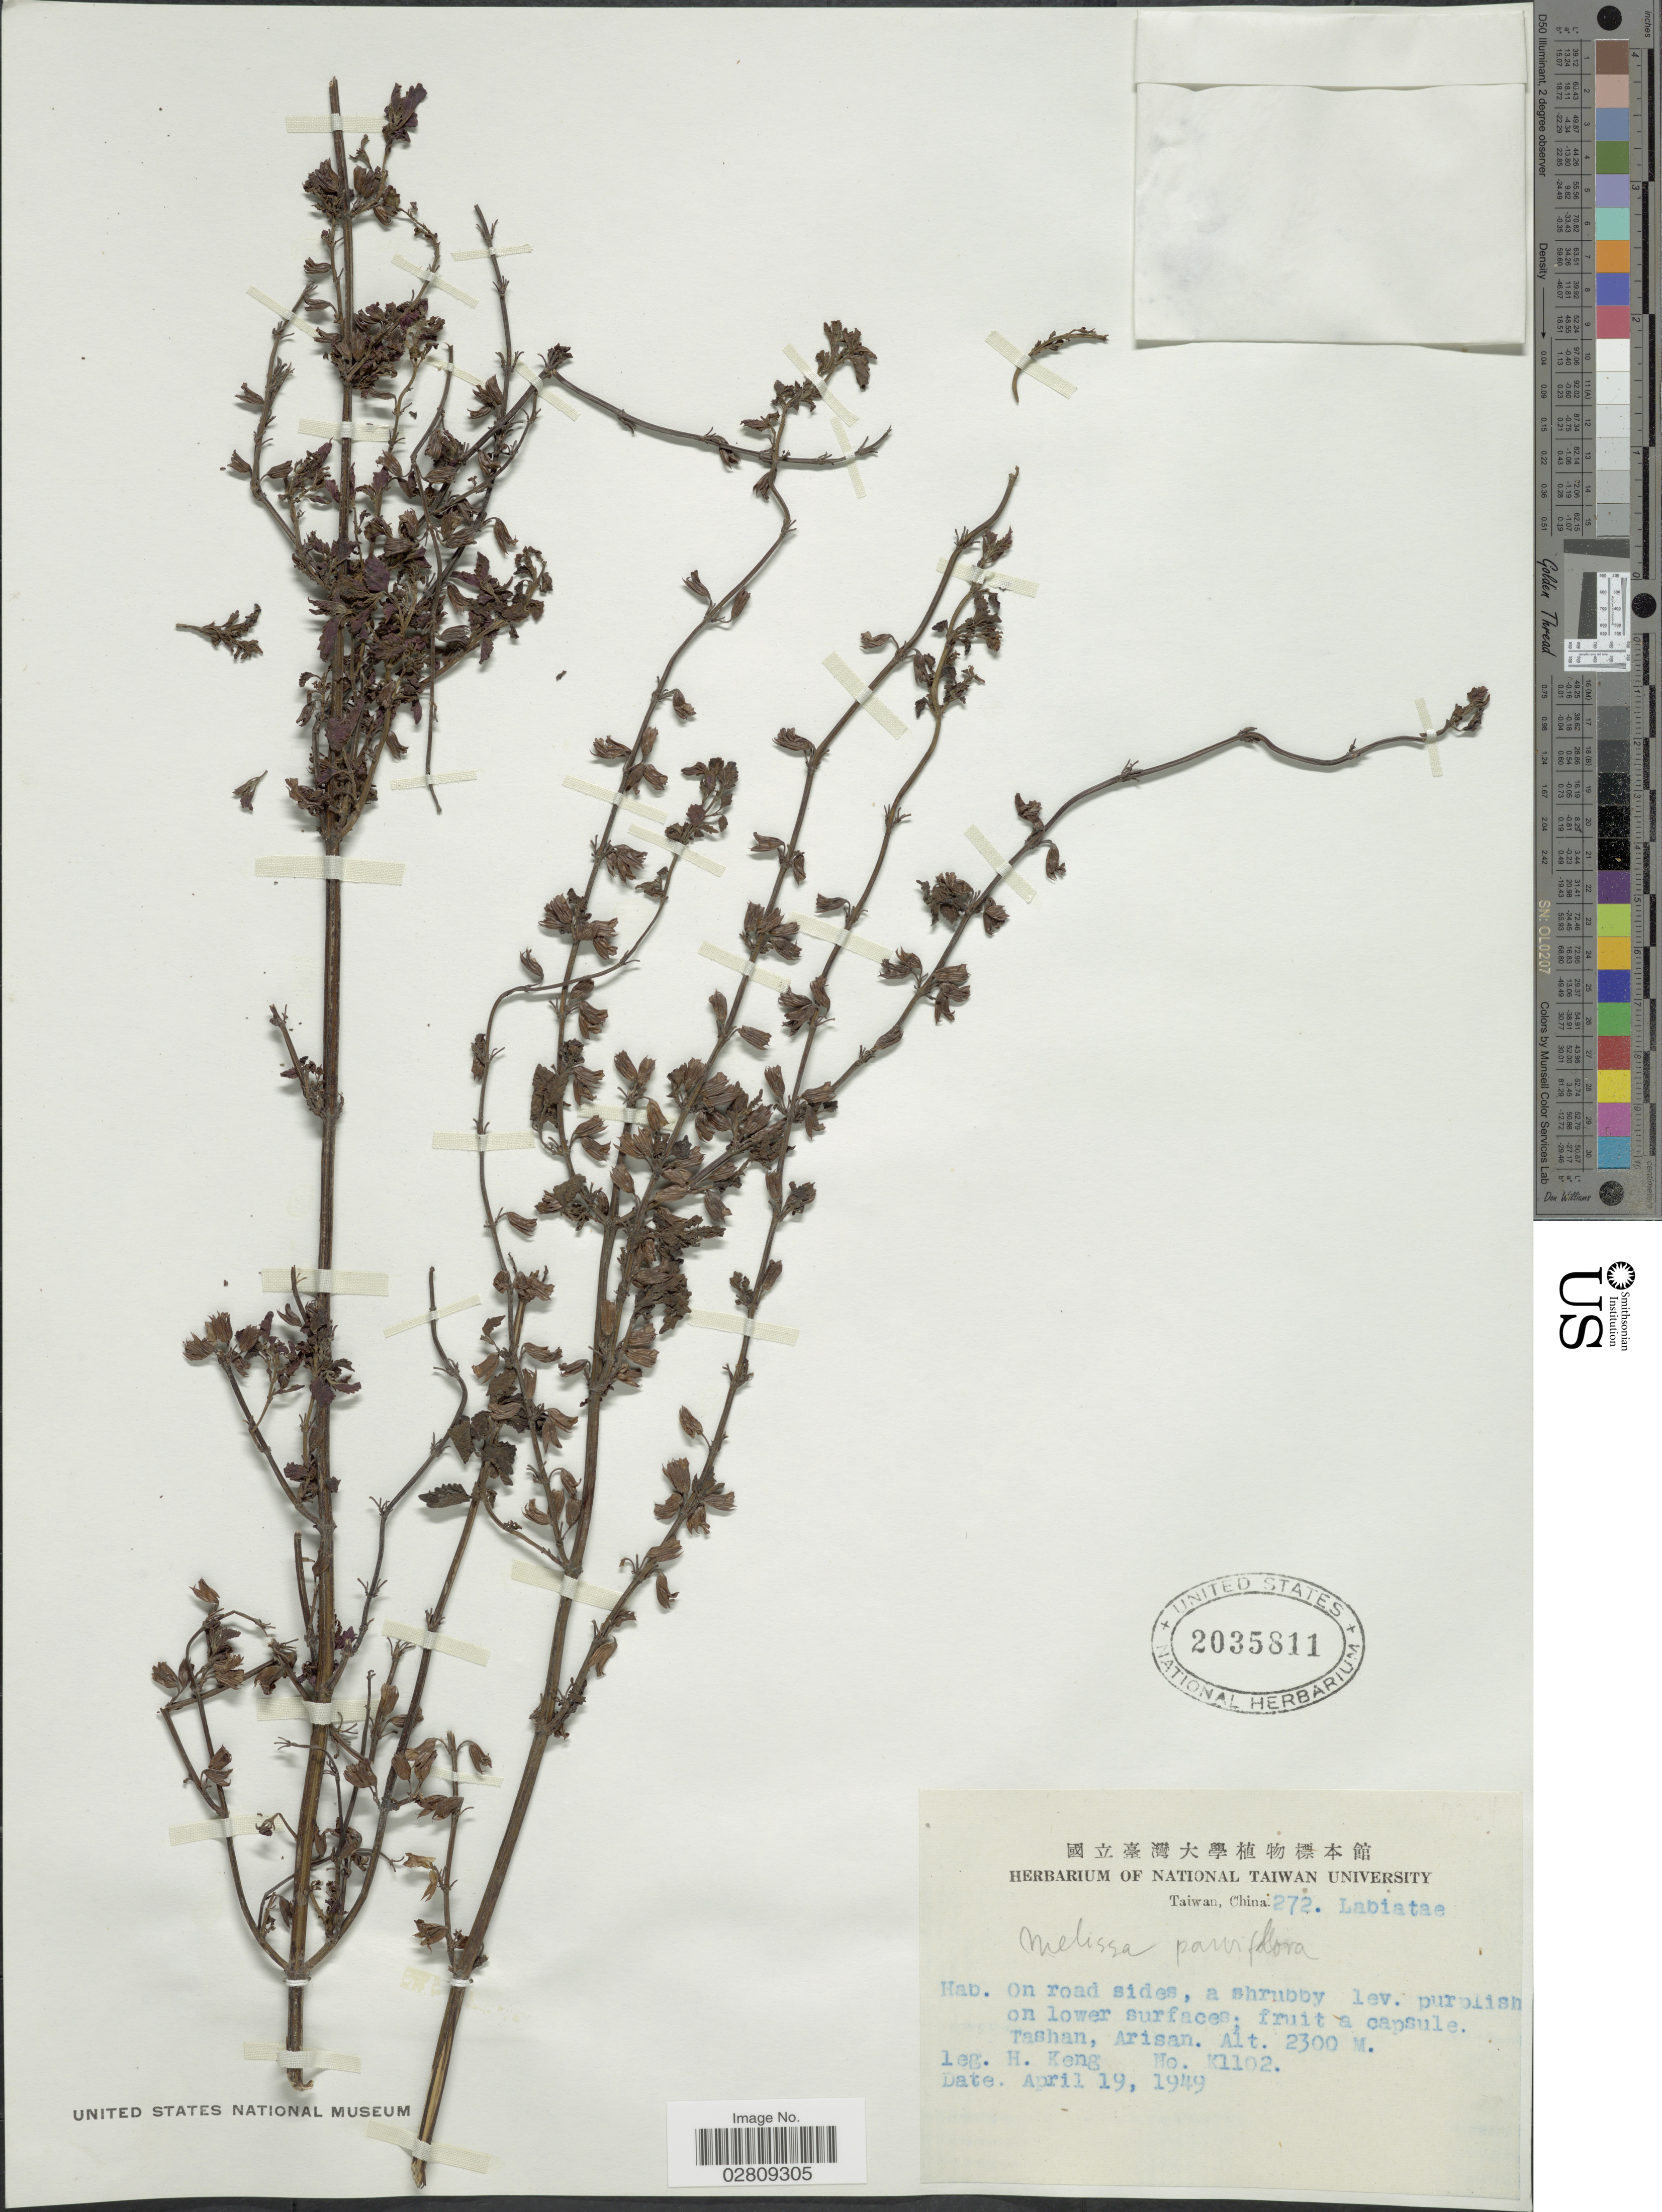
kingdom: Plantae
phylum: Tracheophyta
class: Magnoliopsida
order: Lamiales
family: Lamiaceae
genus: Melissa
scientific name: Melissa axillaris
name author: (Benth.) Bakh. f.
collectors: H. Keng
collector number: K1102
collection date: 1949-04-19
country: China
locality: Tashan, Arisan.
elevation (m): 2300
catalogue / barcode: US 2035811